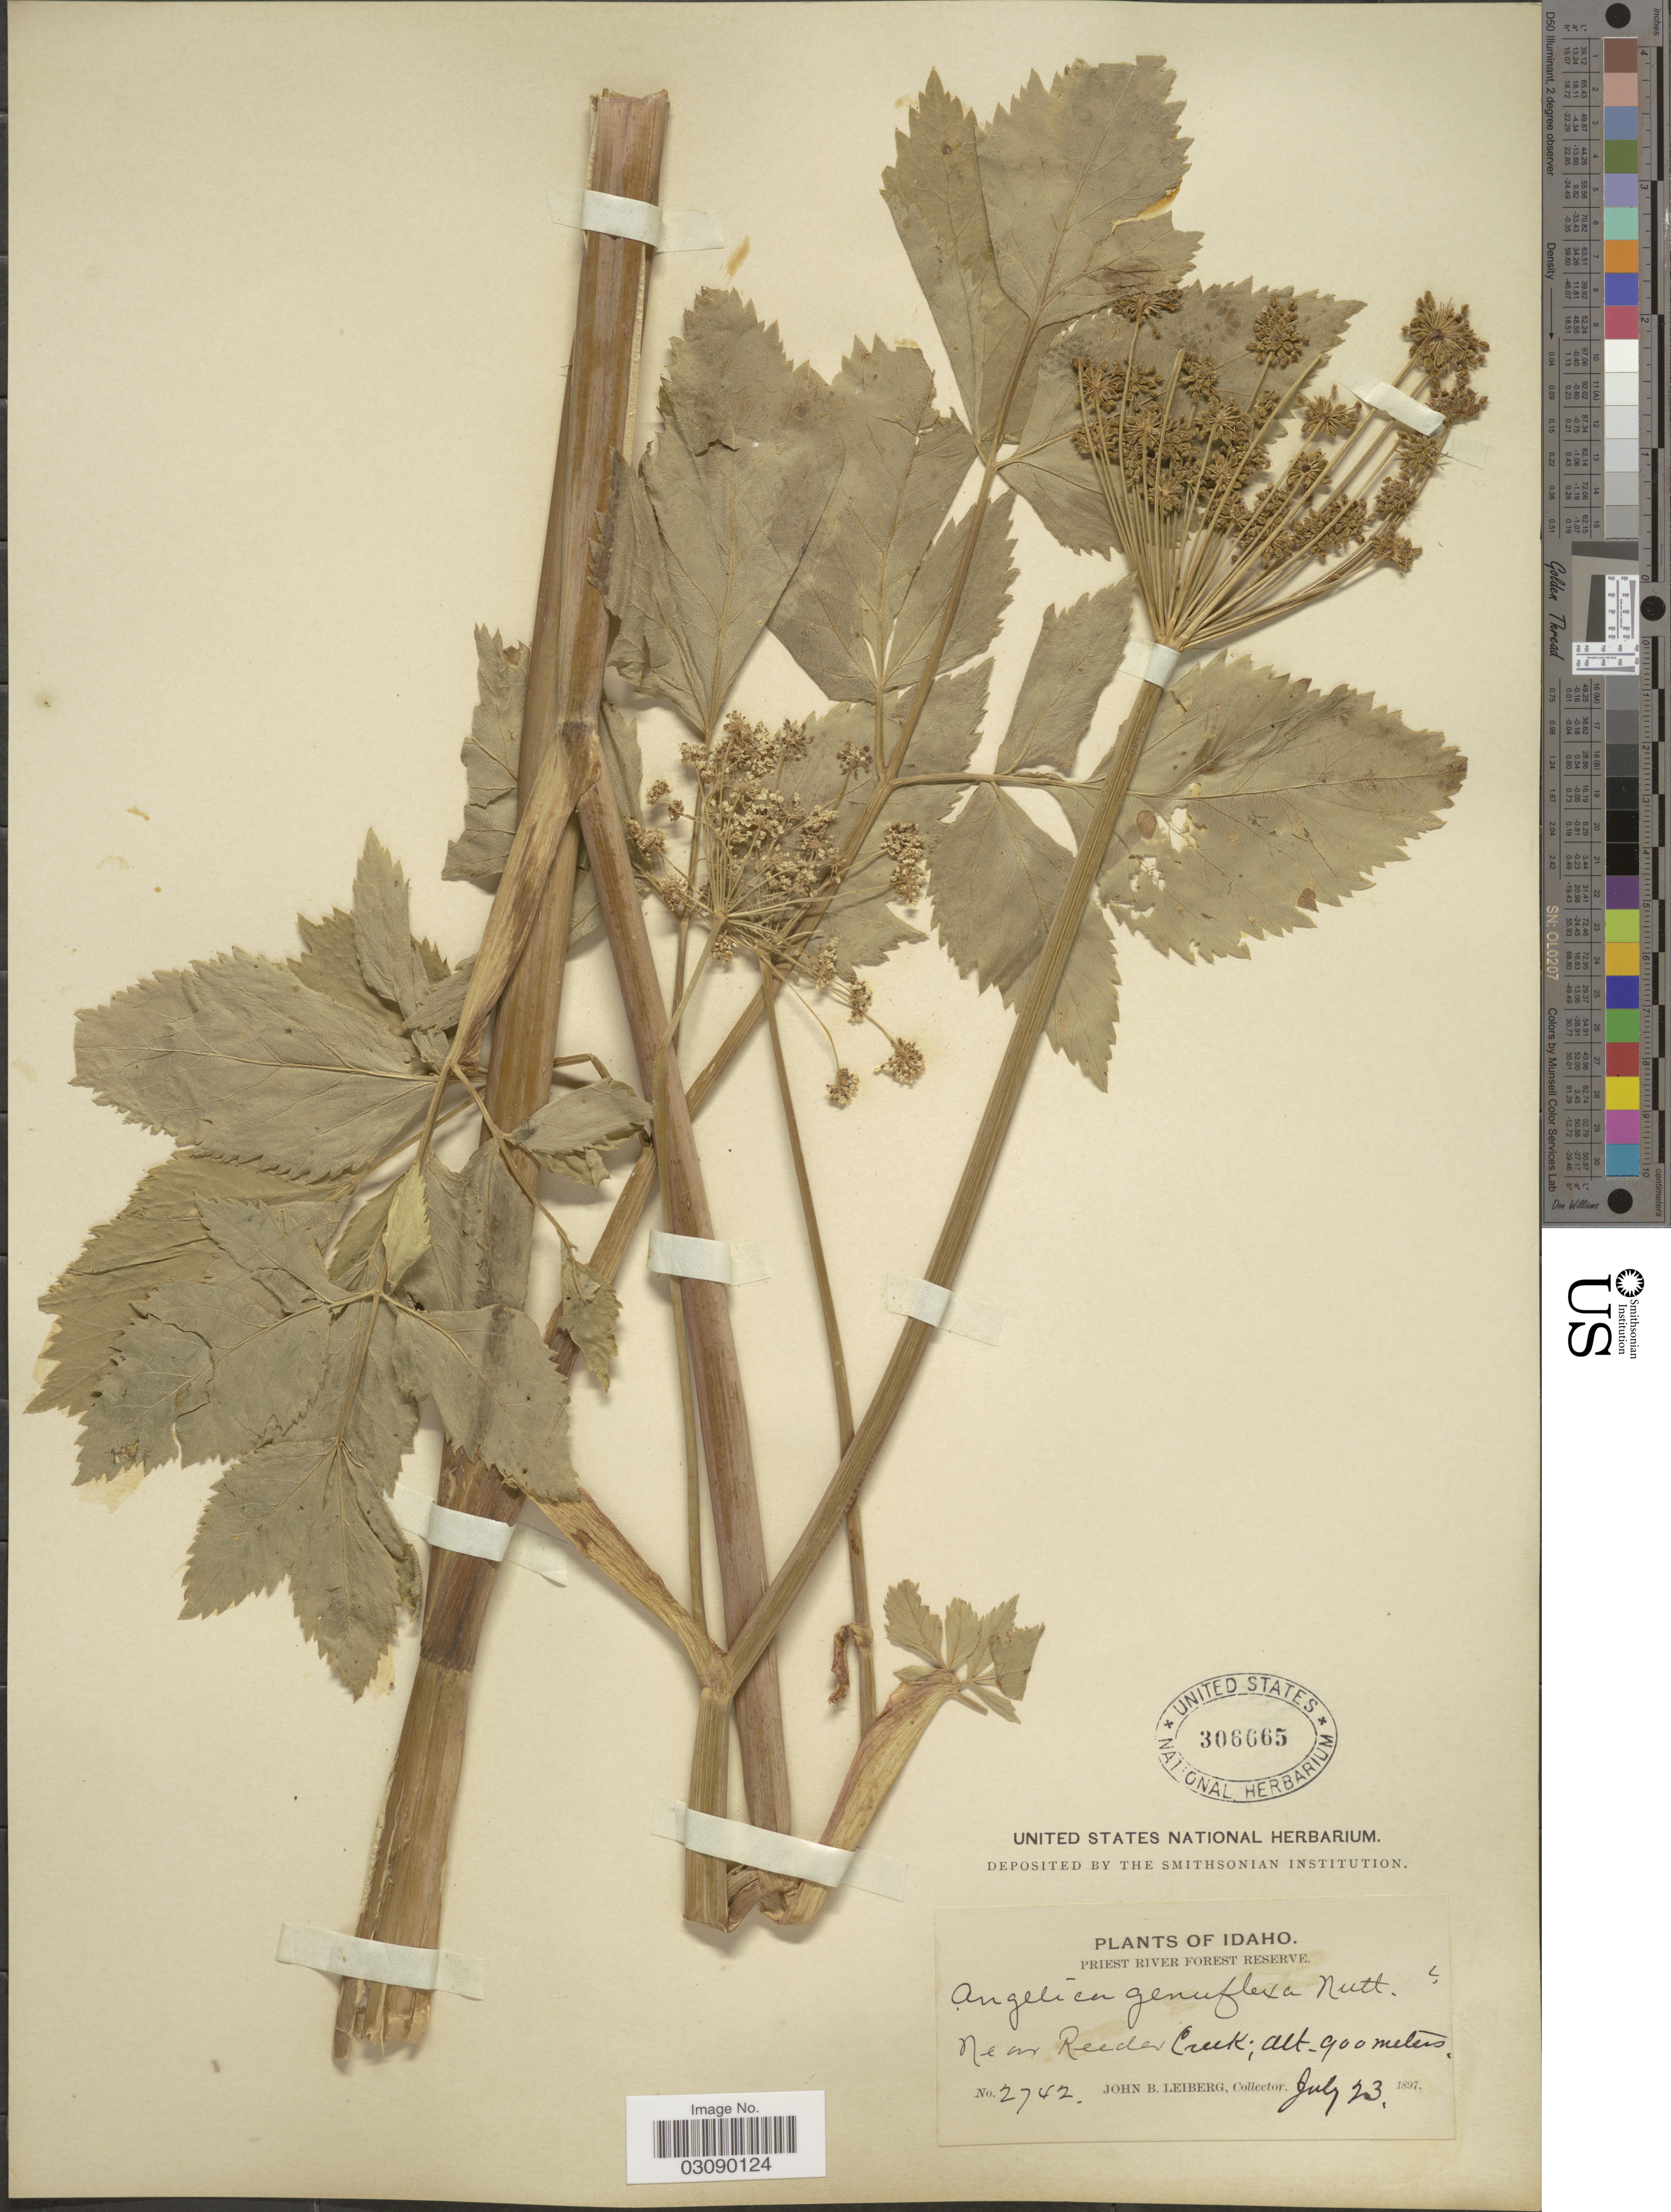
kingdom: Plantae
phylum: Tracheophyta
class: Magnoliopsida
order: Apiales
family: Apiaceae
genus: Angelica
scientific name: Angelica arguta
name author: Nutt.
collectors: J. B. Leiberg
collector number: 2742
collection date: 1897-07-23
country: United States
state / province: Idaho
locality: Priest River Forest Reserve. Near Reeder Creek.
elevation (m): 900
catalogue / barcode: US 306665